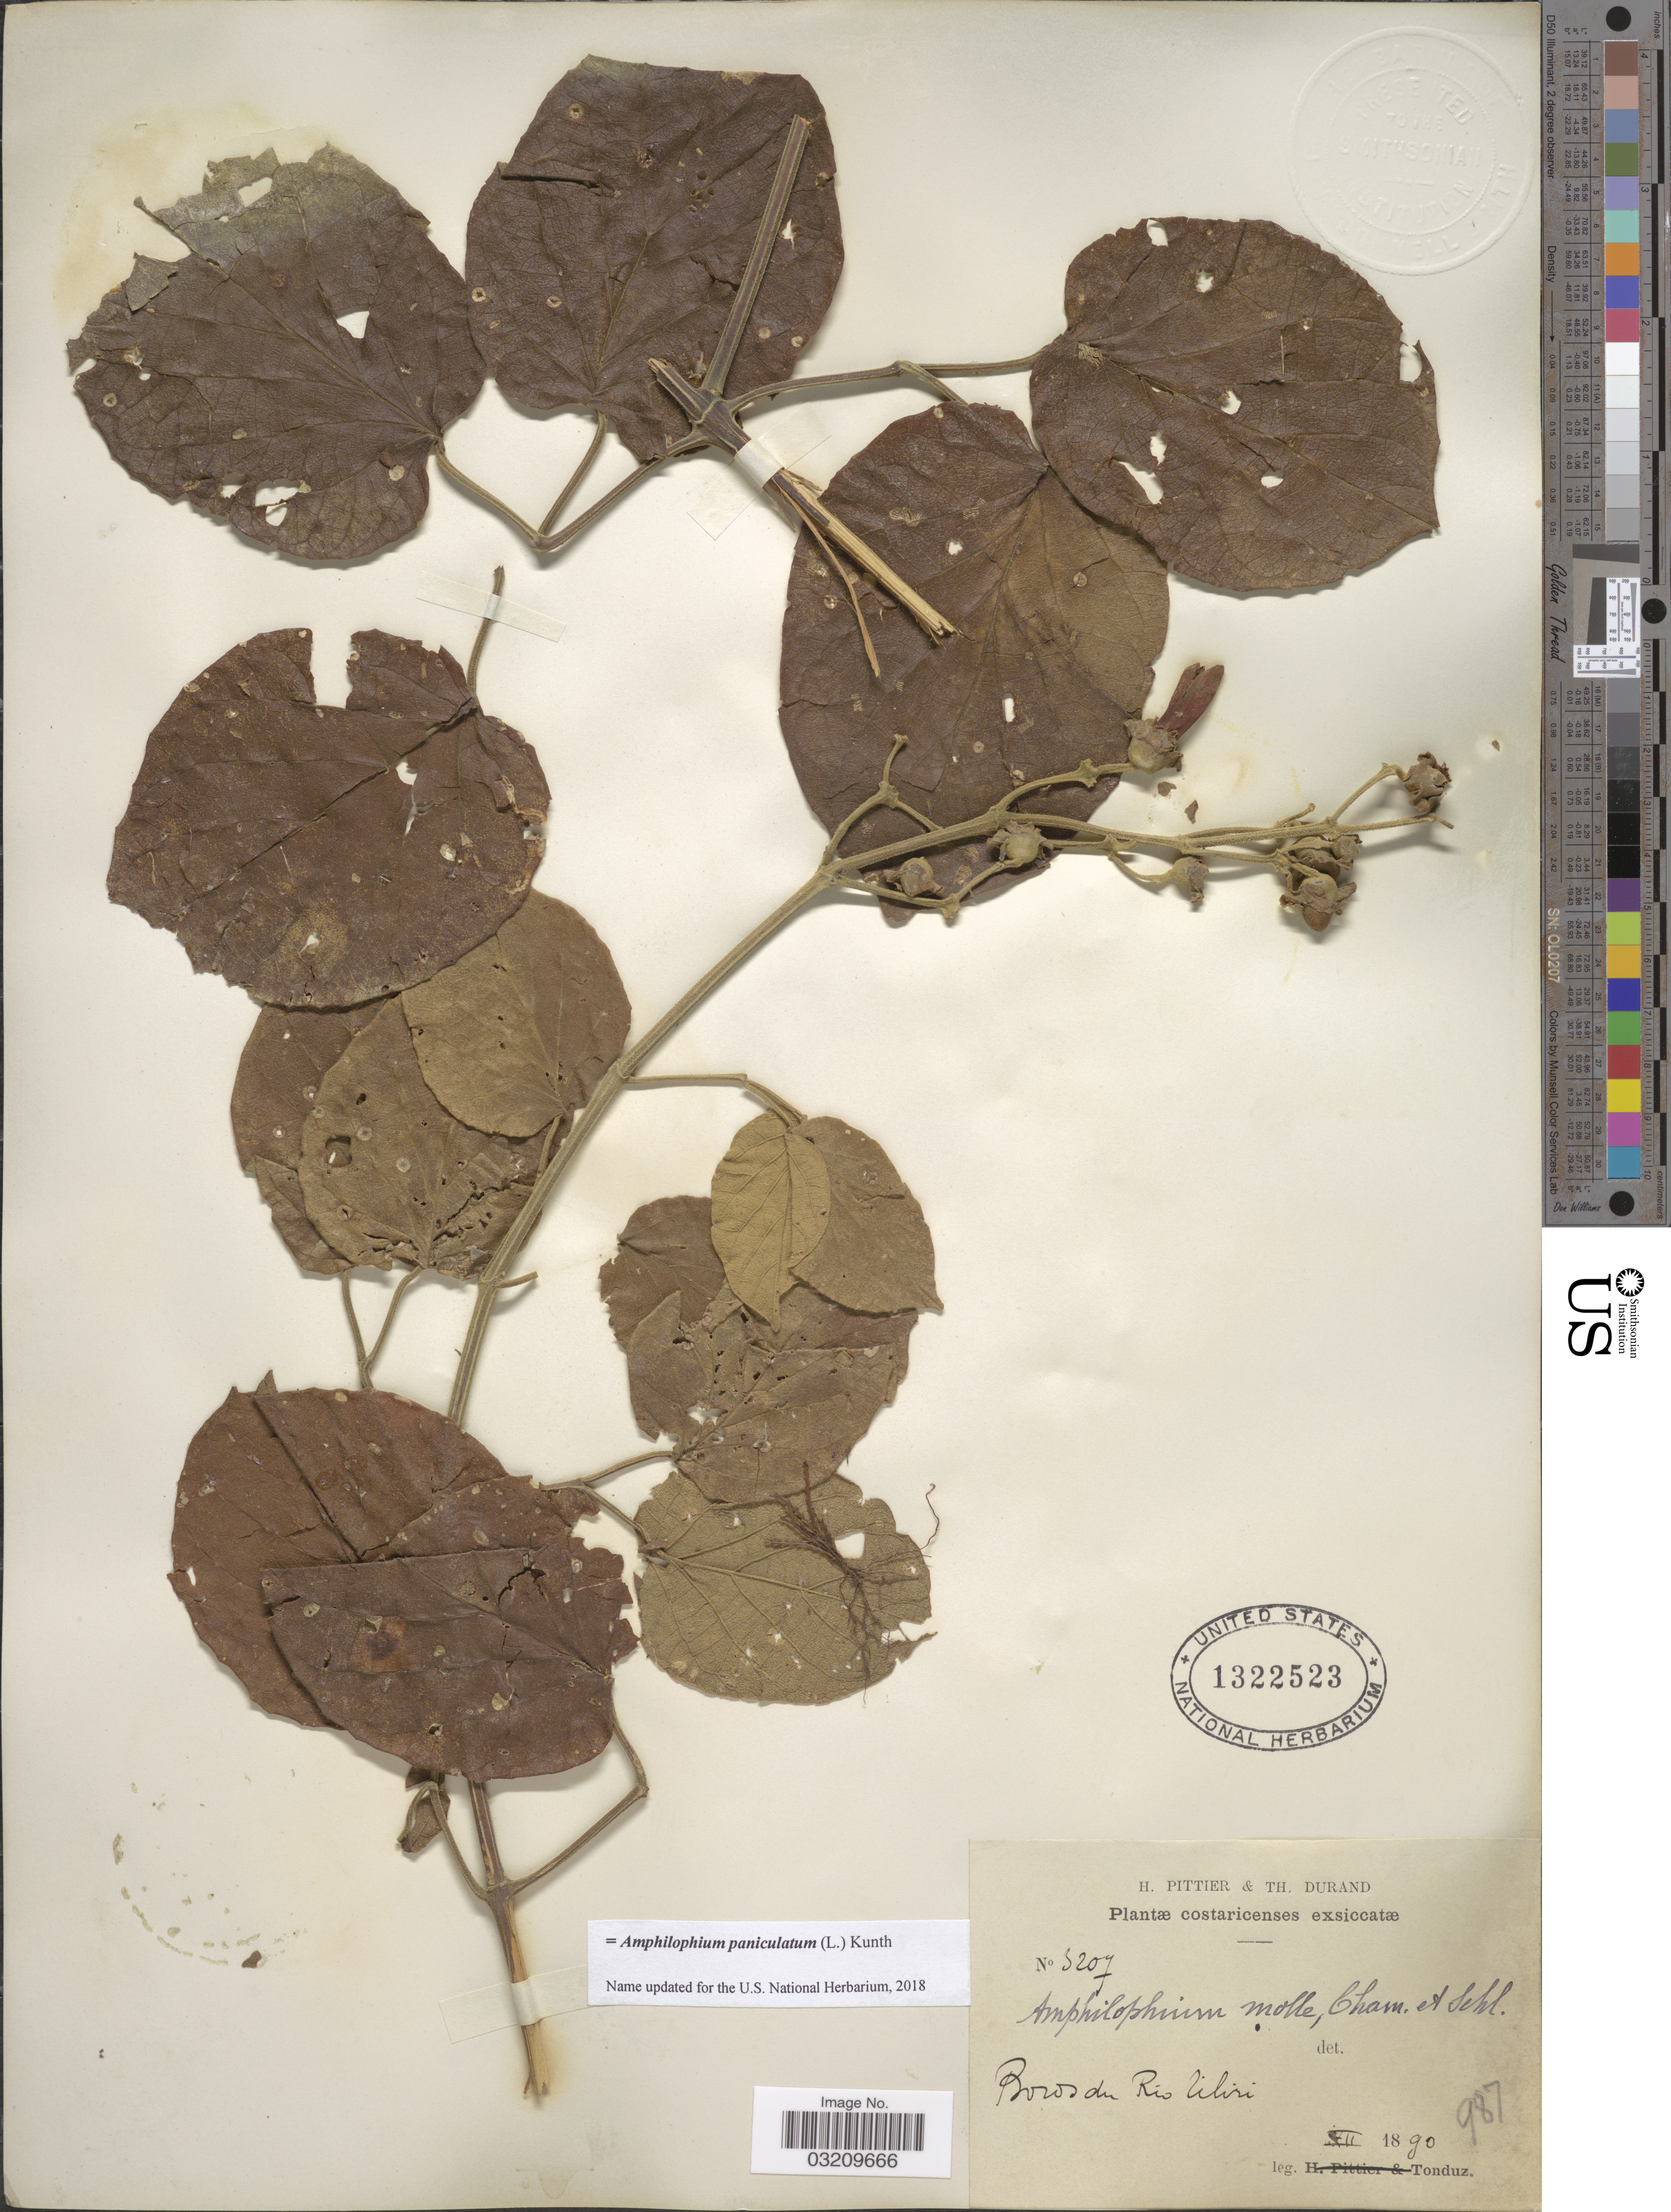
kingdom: Plantae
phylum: Tracheophyta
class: Magnoliopsida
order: Lamiales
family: Bignoniaceae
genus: Amphilophium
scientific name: Amphilophium paniculatum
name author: (L.) Kunth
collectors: Tonduz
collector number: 3207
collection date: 1890-12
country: Costa Rica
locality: Bords du Rio Telire.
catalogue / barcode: US 1322523